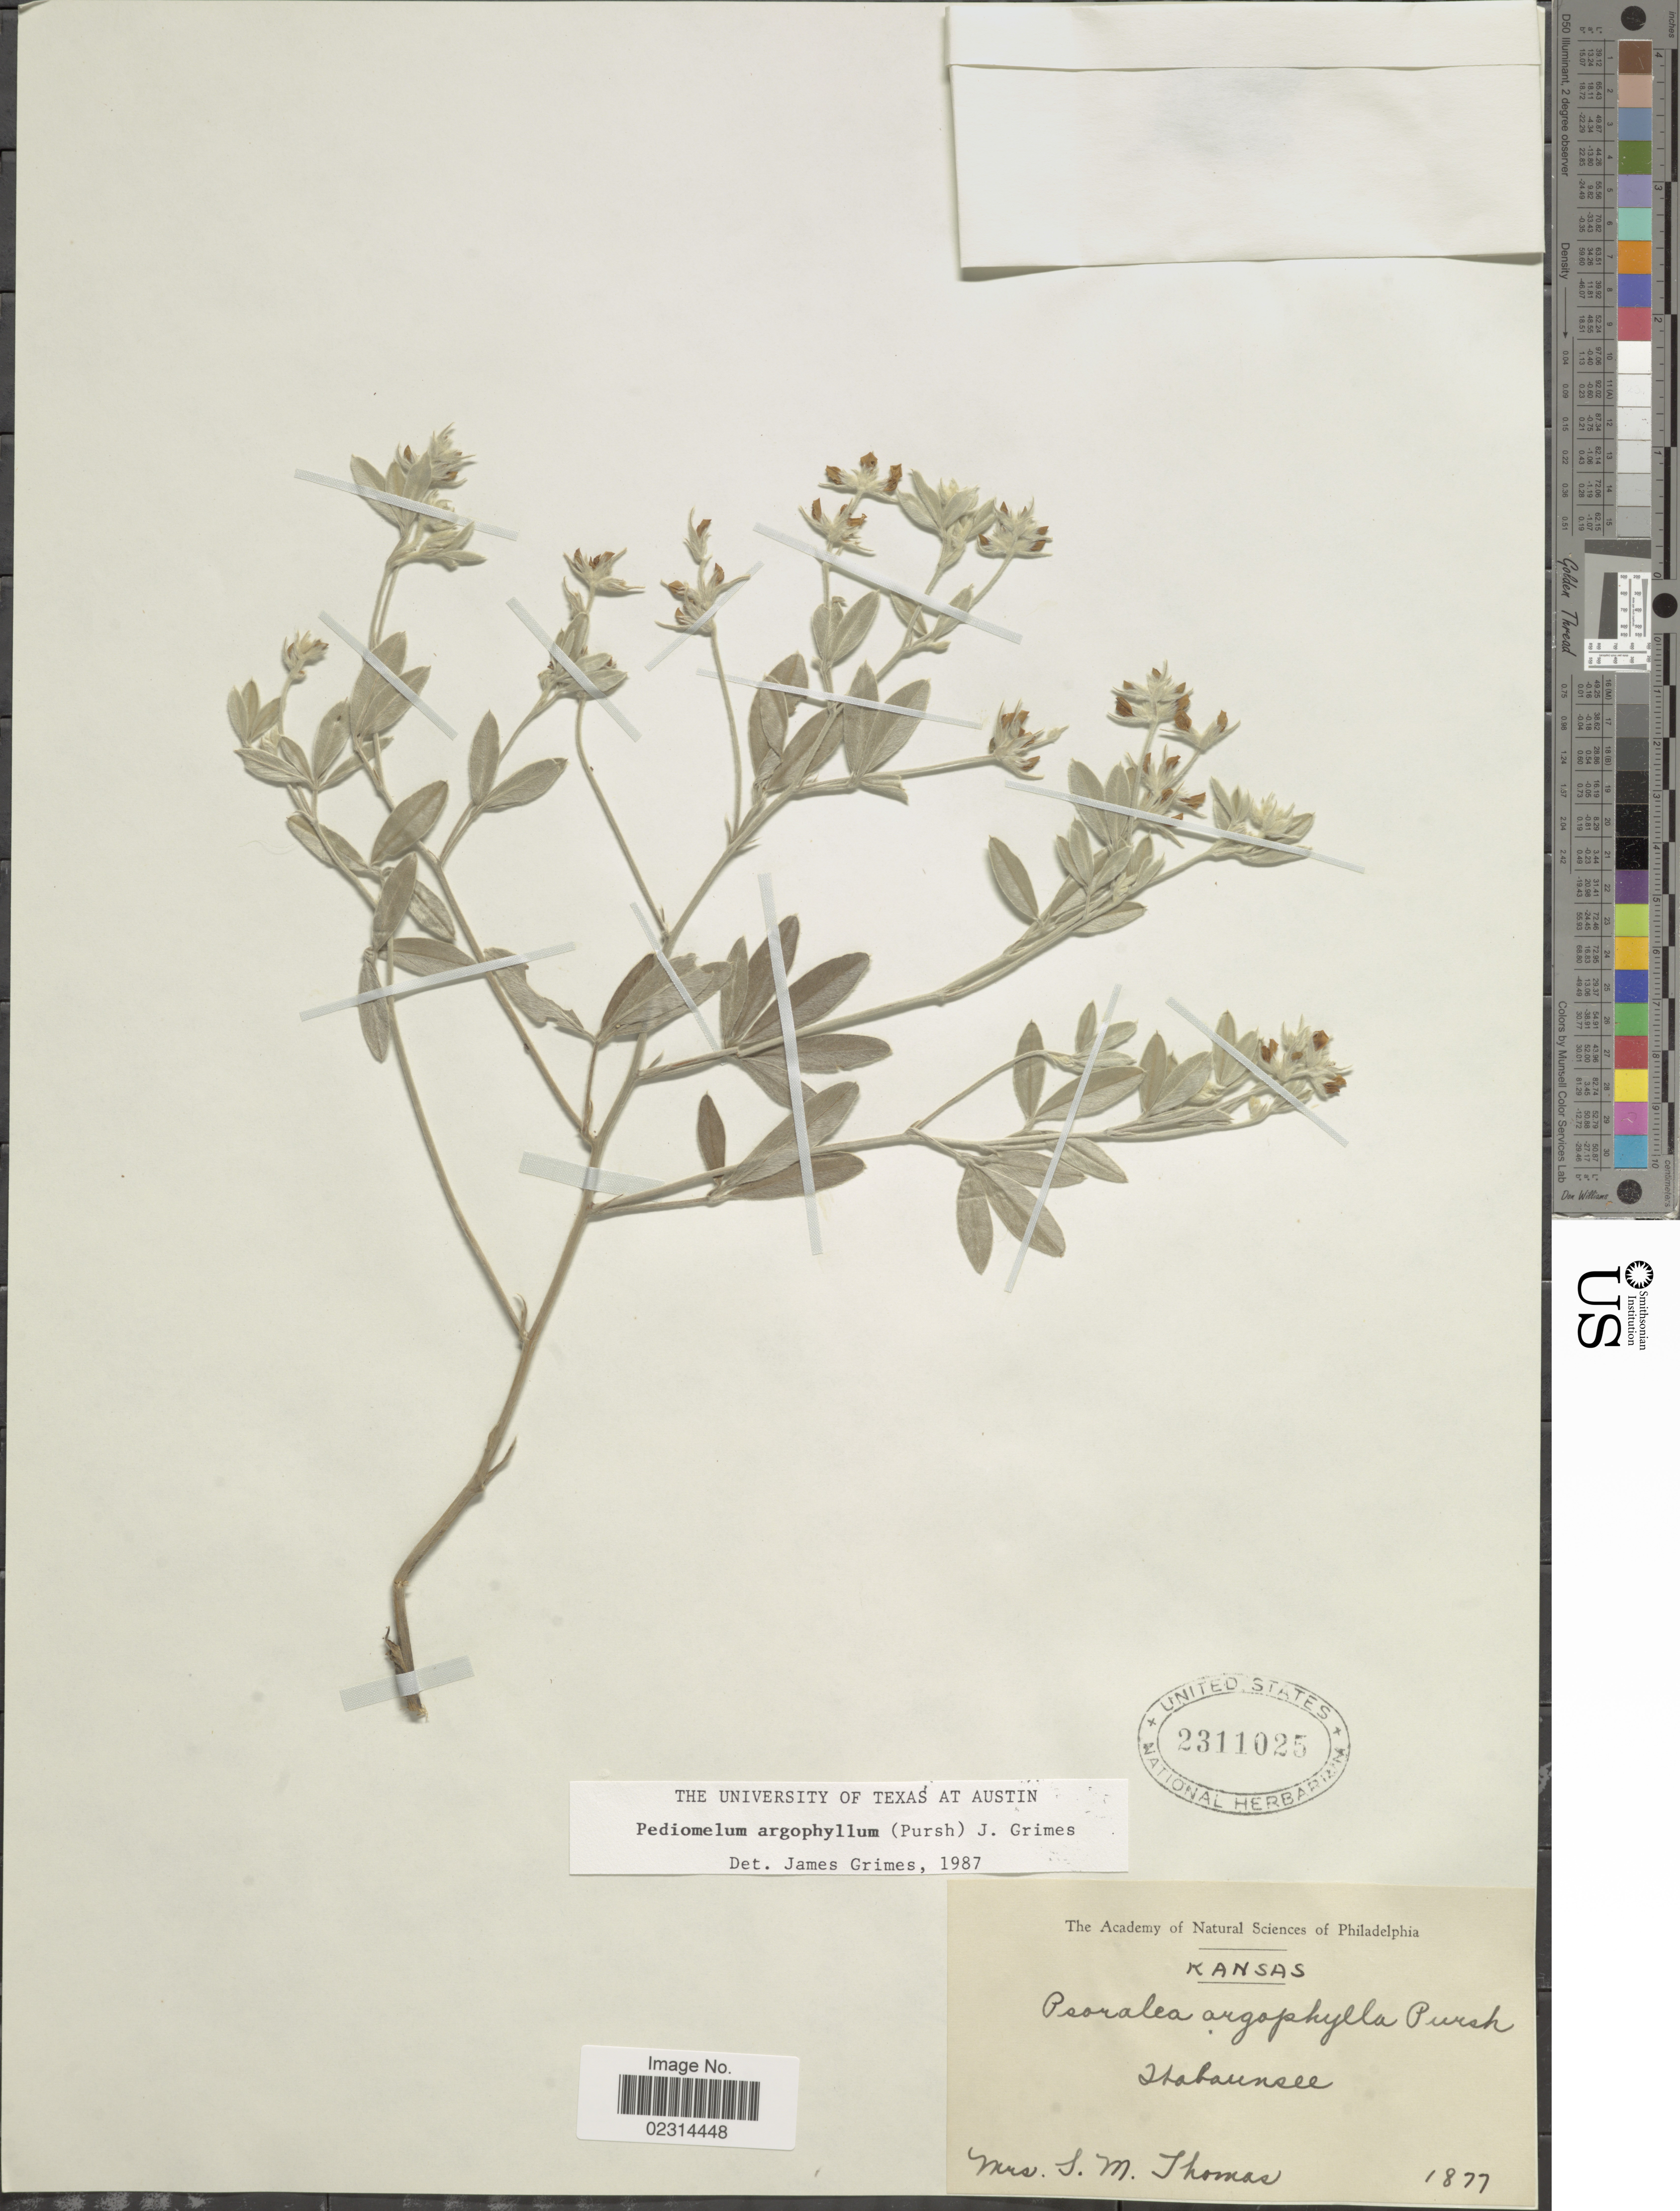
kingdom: Plantae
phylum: Tracheophyta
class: Magnoliopsida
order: Fabales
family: Fabaceae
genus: Pediomelum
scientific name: Pediomelum argophyllum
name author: (Pursh) J.W. Grimes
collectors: S. Thomas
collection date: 1877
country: United States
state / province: Kansas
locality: Wabaunsee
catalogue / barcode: US 2311025